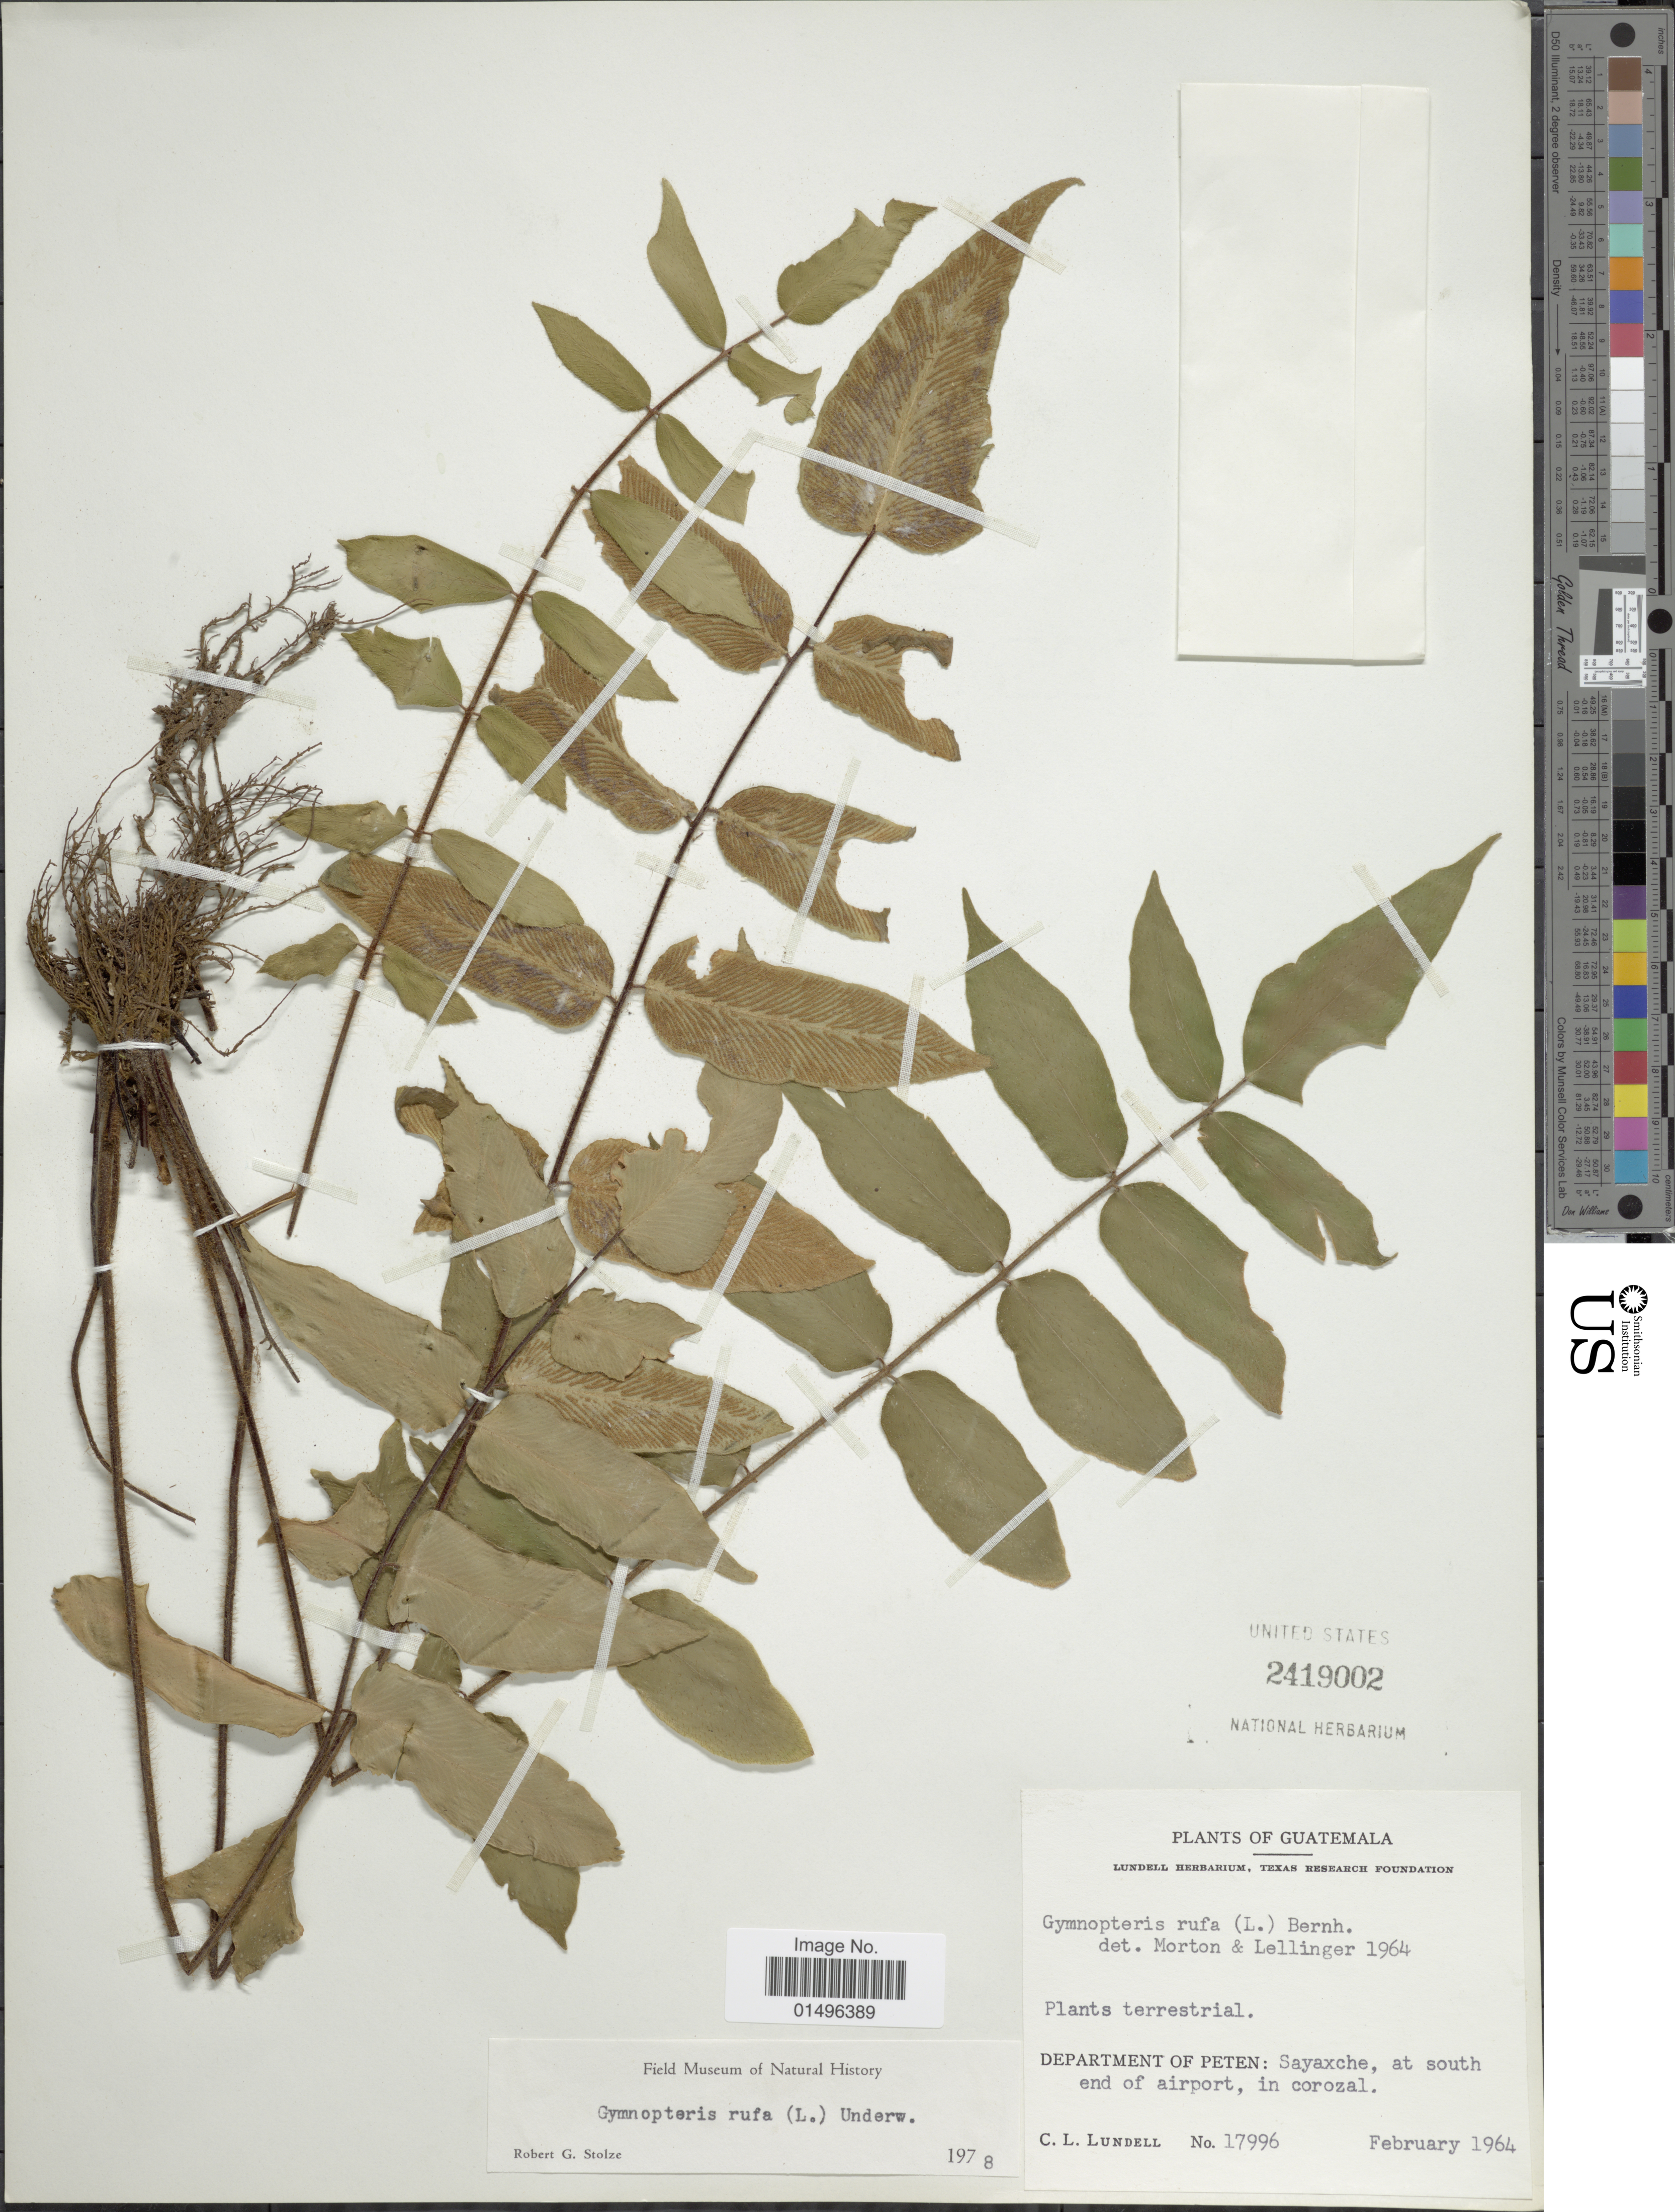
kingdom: Plantae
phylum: Tracheophyta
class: Polypodiopsida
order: Polypodiales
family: Pteridaceae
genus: Hemionitis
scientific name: Hemionitis rufa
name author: (L.) Sw.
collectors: C. L. Lundell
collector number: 17996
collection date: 1964-02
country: Guatemala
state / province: El Petén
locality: Guatemala, Department of Peten, Sayaxche, at south end of airport, in corozal.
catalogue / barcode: US 2419002